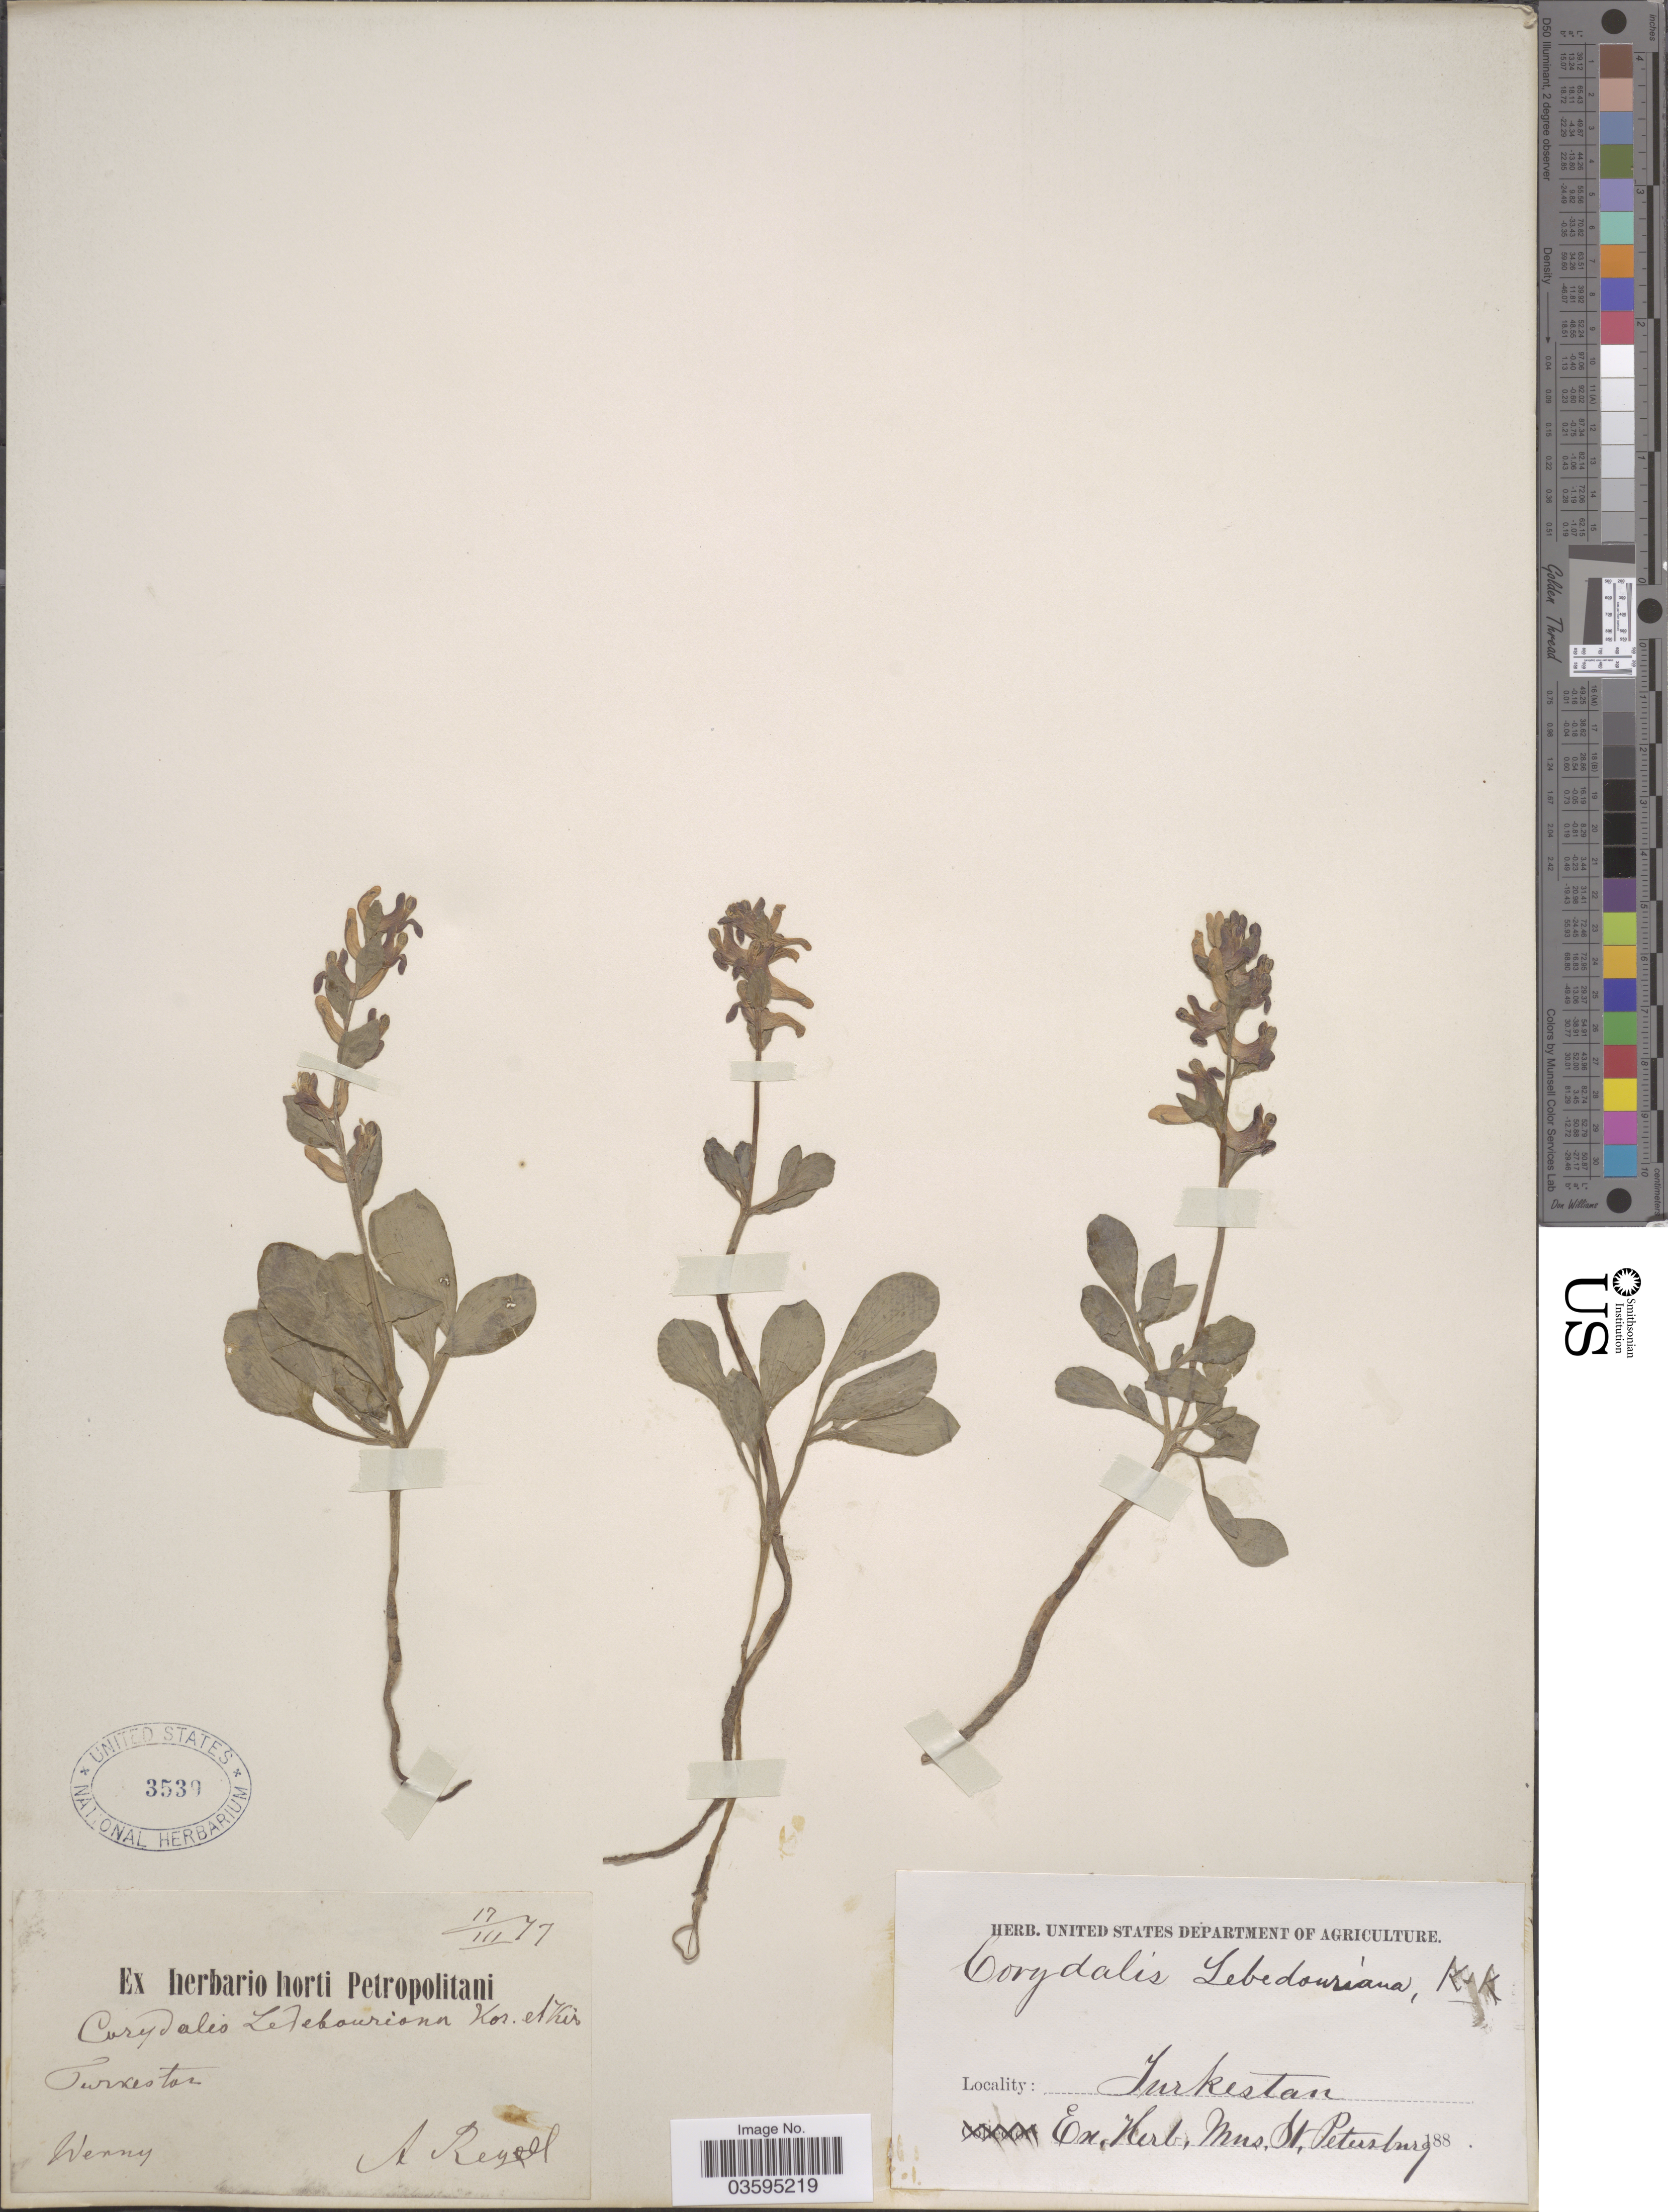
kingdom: Plantae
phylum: Tracheophyta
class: Magnoliopsida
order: Ranunculales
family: Papaveraceae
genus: Corydalis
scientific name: Corydalis ledebouriana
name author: Kar. & Kir.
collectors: A. Regel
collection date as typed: Transcribed d/m/y: 17/3/77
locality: Turkestan. Wenny [interpreted].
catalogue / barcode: US 3539